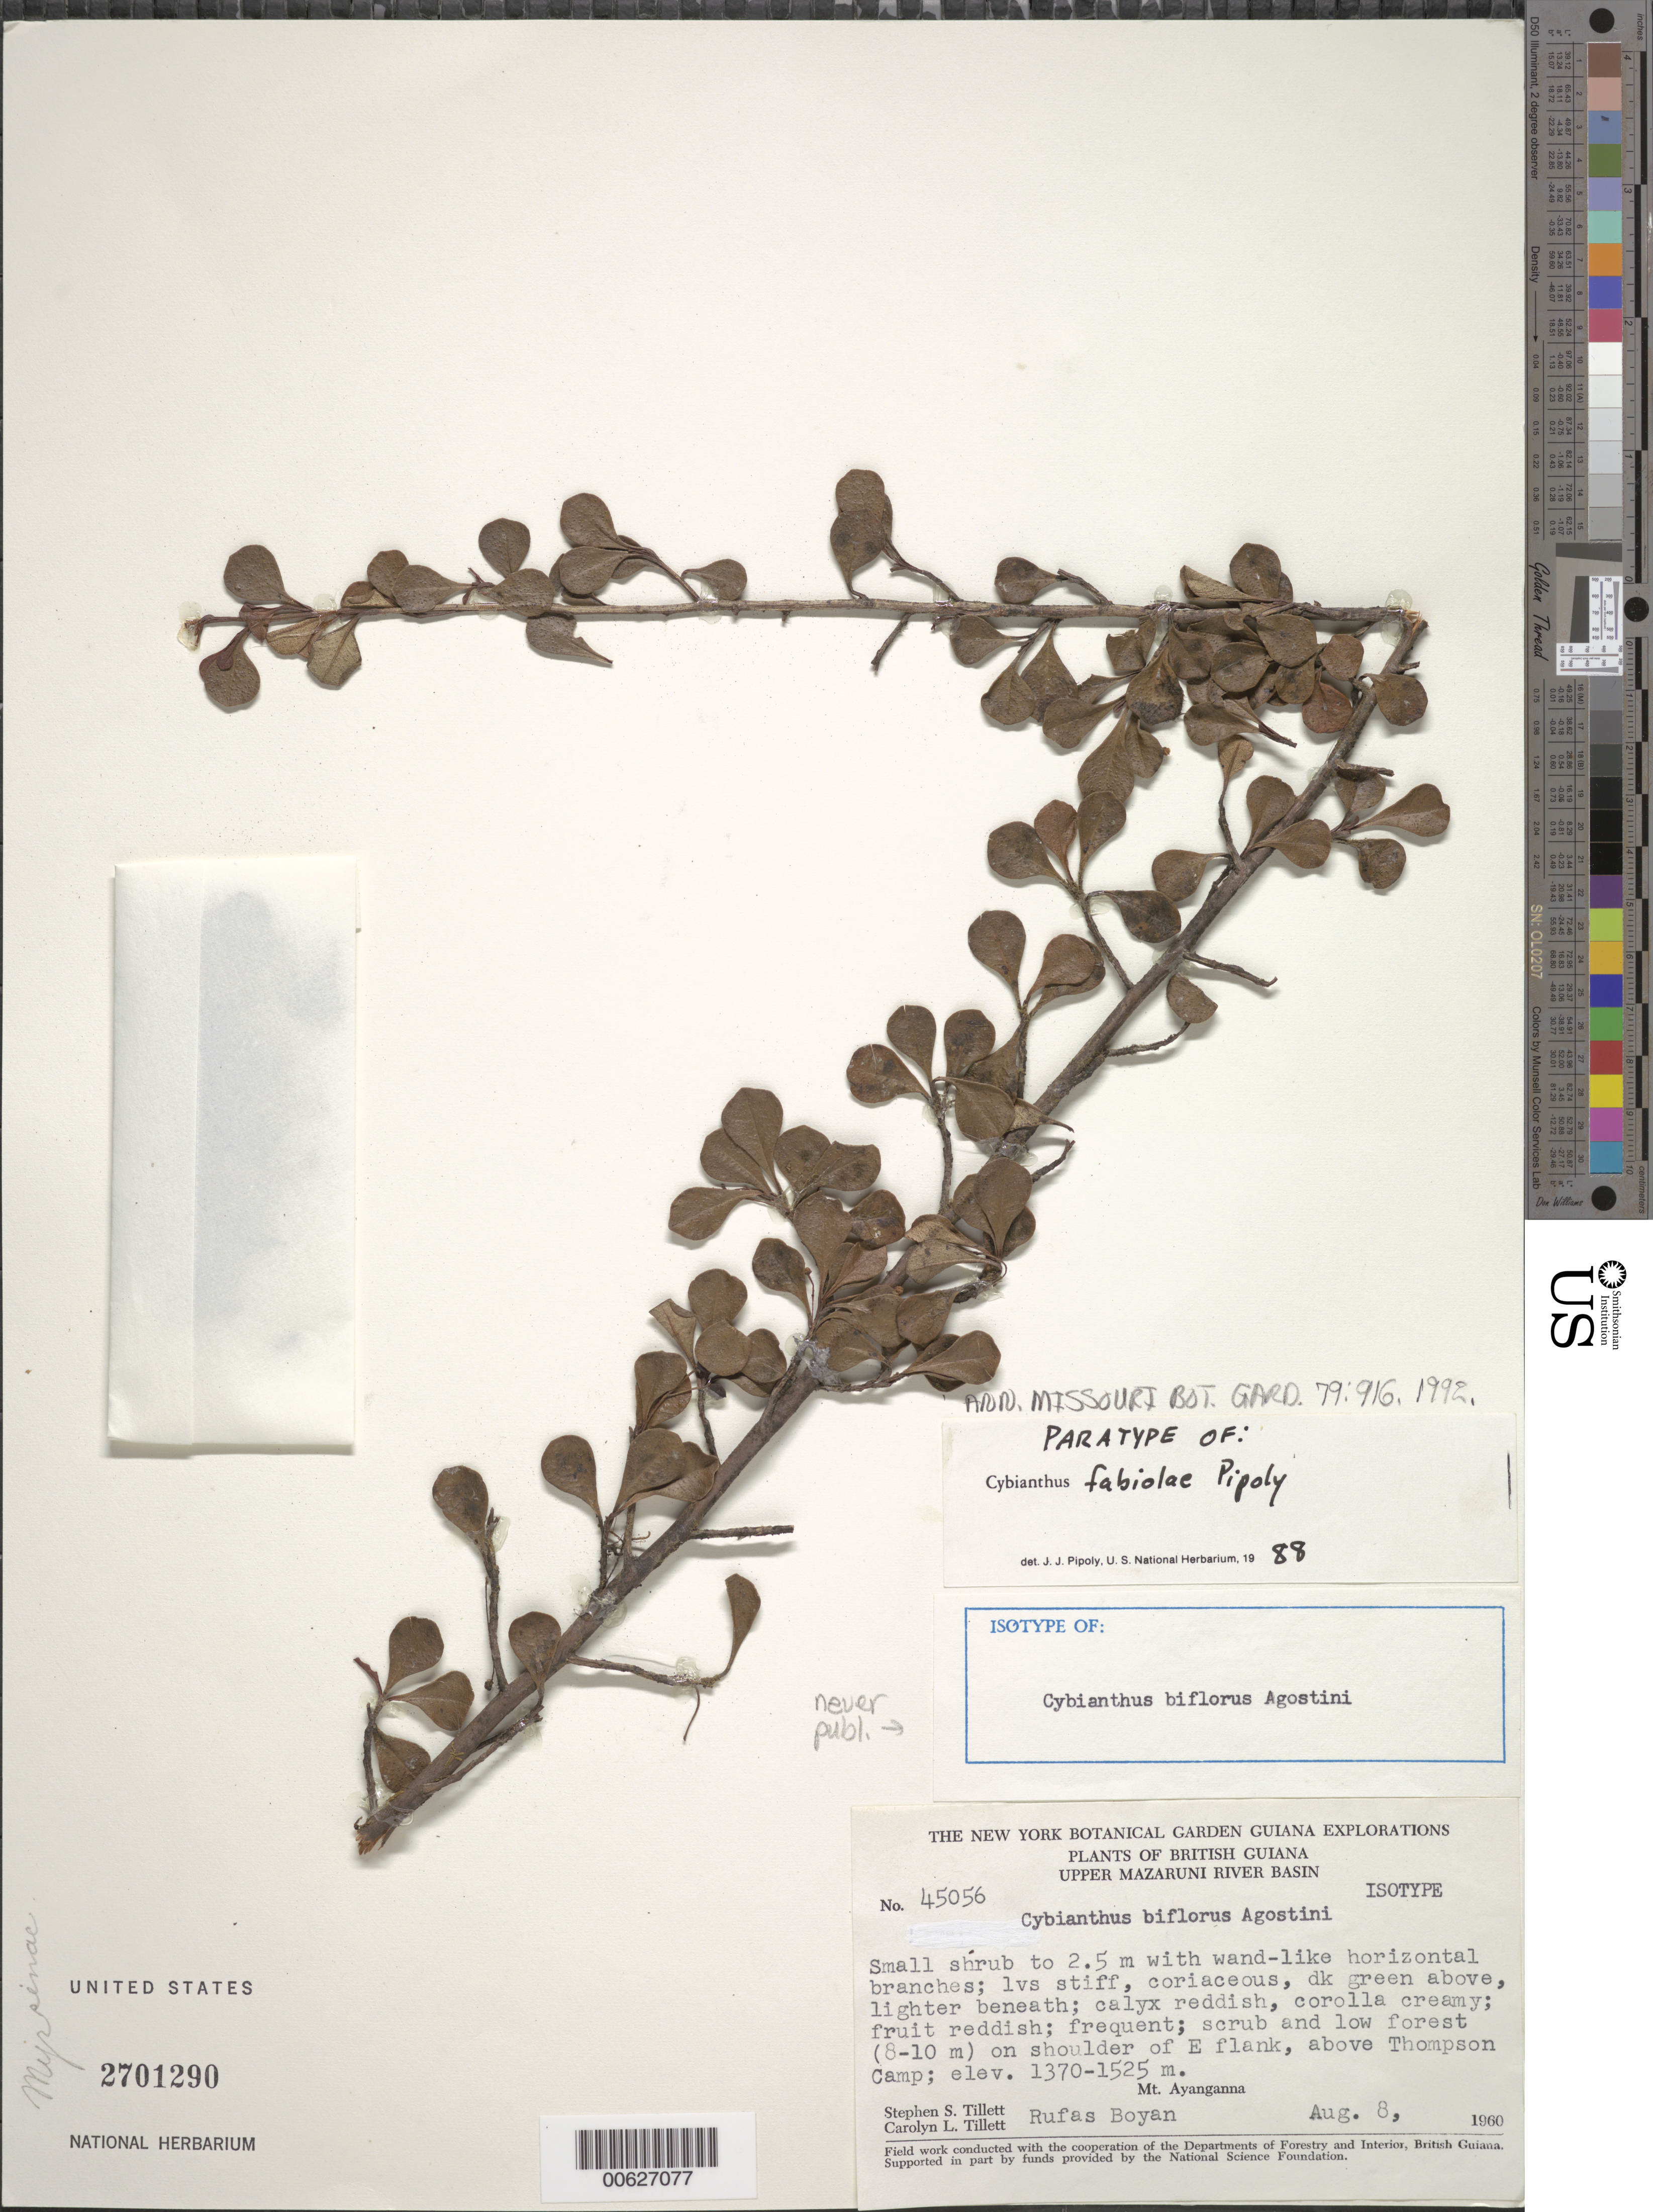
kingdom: Plantae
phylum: Tracheophyta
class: Magnoliopsida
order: Ericales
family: Primulaceae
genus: Cybianthus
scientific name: Cybianthus fabiolae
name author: Pipoly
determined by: Pipoly, J. J., III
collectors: S. S. Tillett, C. L. Tillett & R. Boyan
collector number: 45056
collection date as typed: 8-Aug-60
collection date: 1960-08-08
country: Guyana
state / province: Cuyuni-Mazaruni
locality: Mt. Ayanganna, E flank, above Thompson Camp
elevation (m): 1370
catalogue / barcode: US 2701290